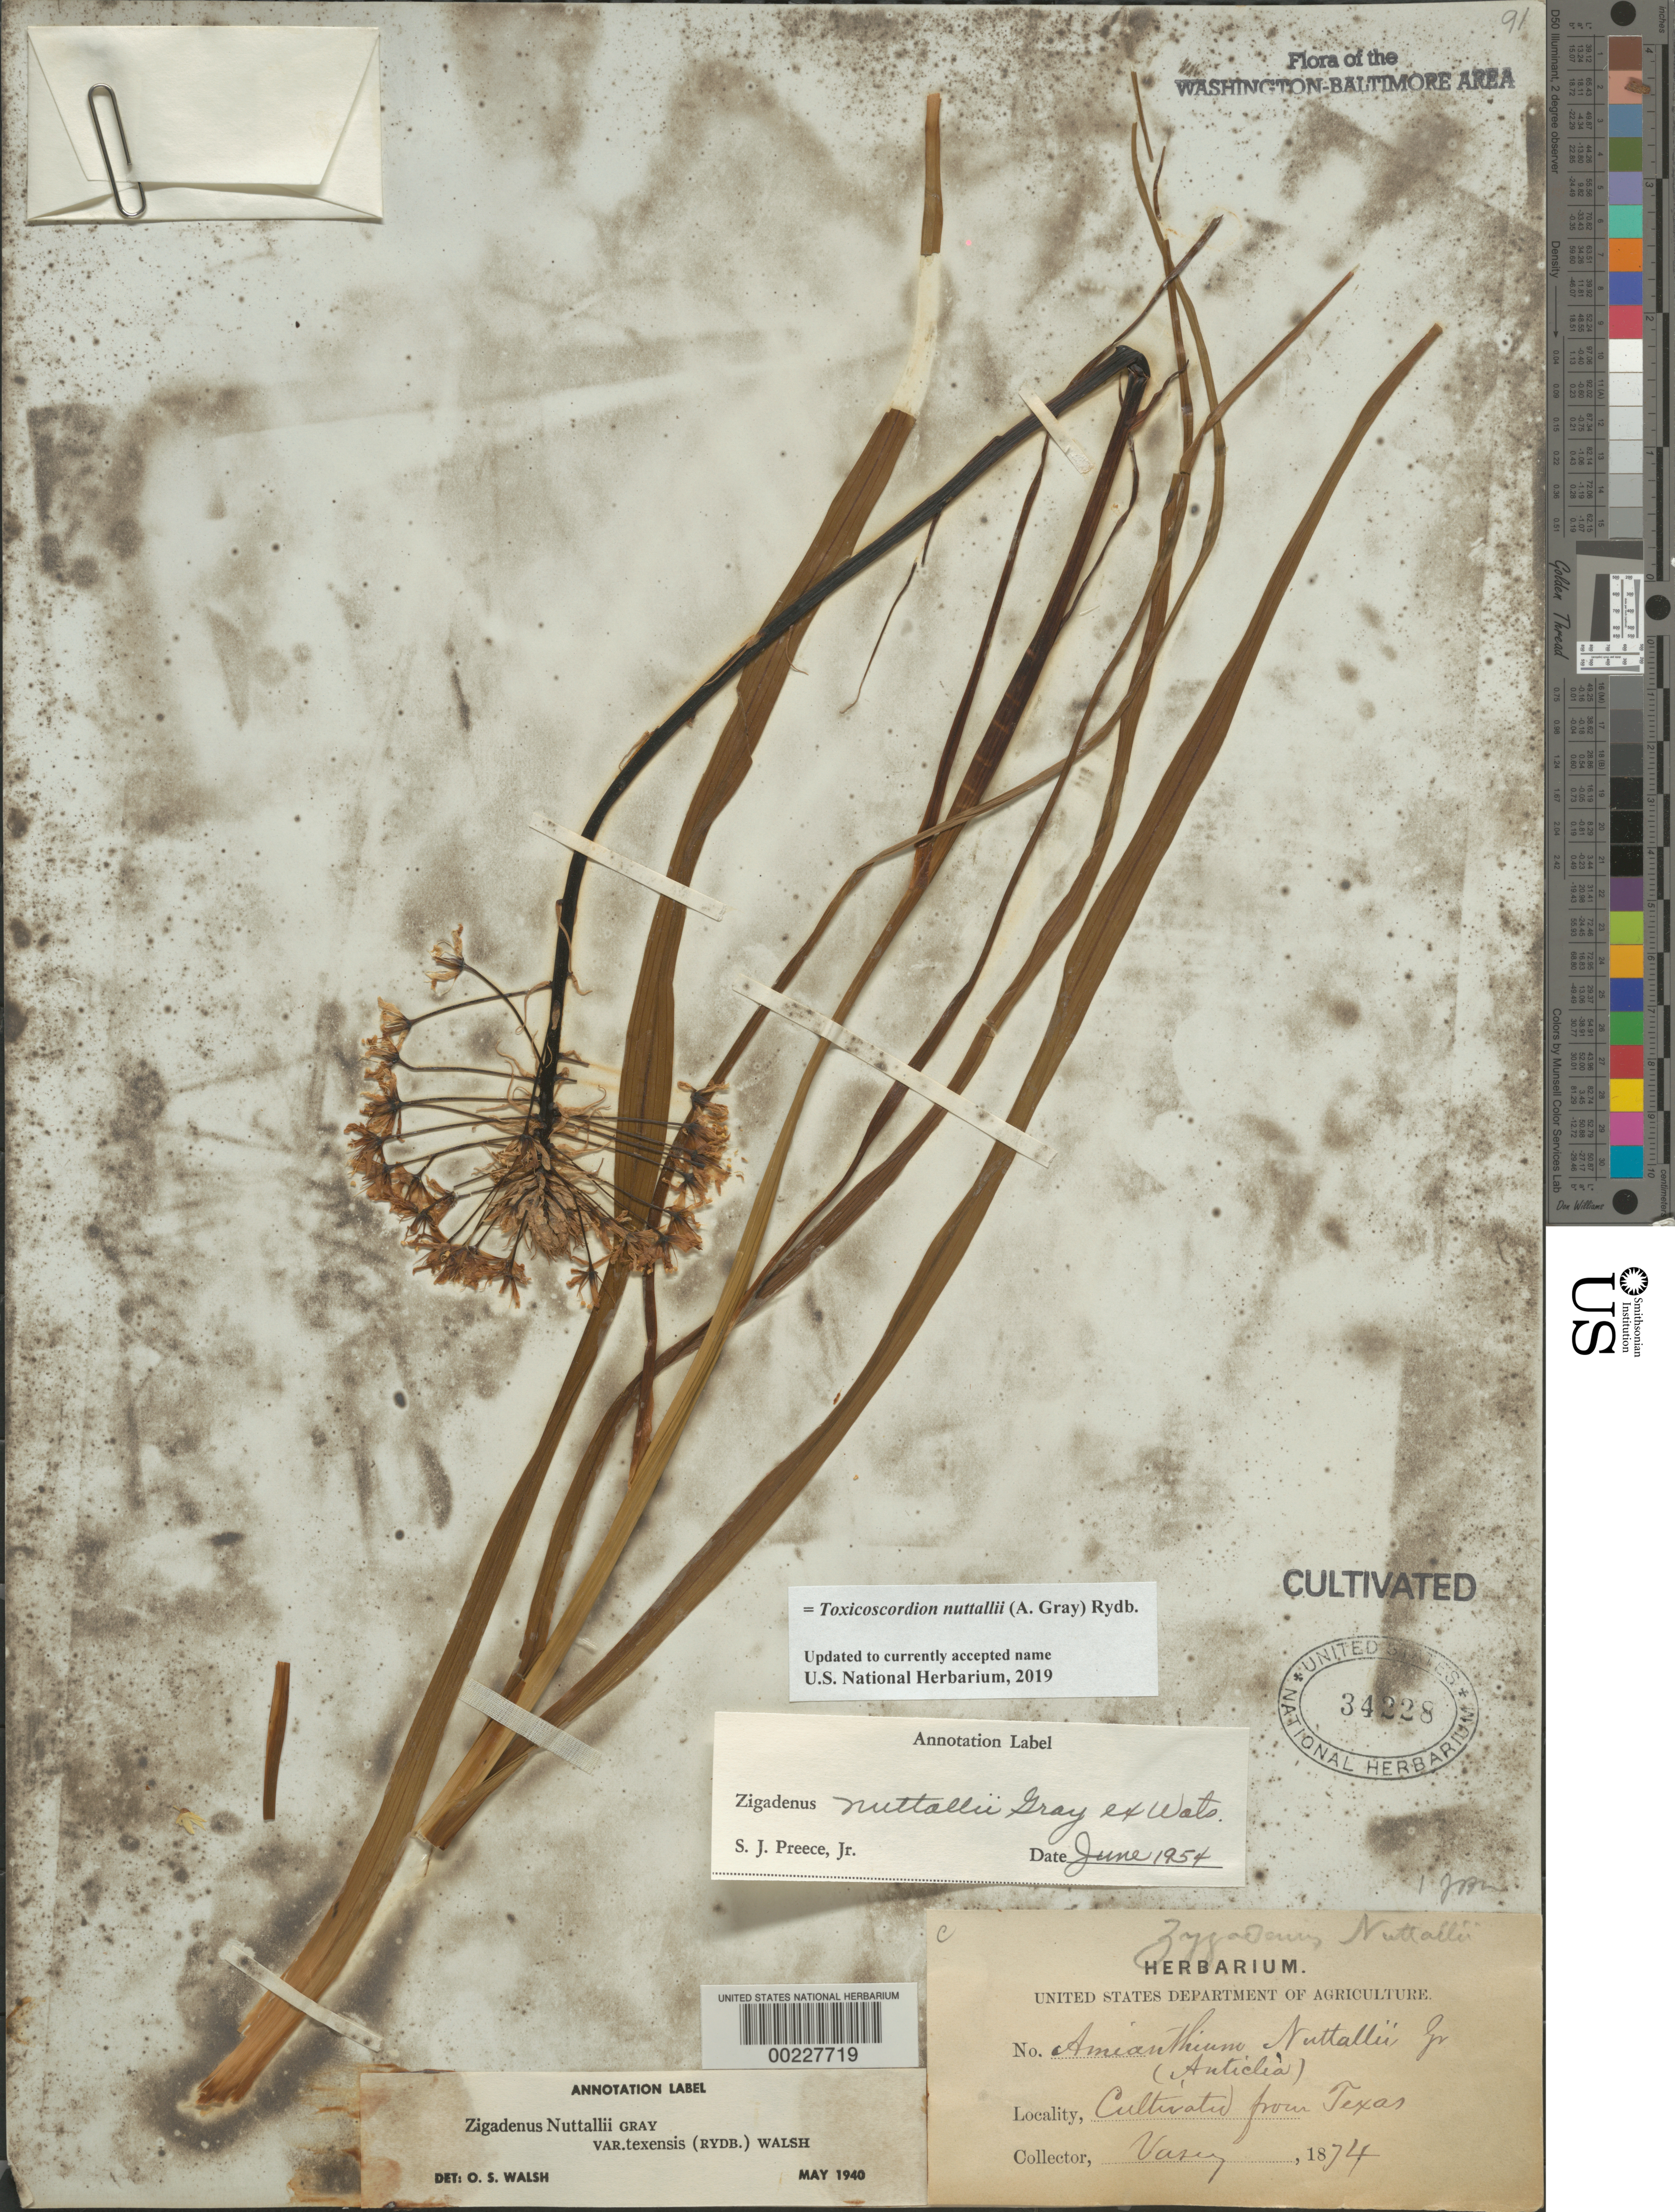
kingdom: Plantae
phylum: Tracheophyta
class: Liliopsida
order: Liliales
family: Melanthiaceae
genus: Toxicoscordion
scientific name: Toxicoscordion nuttallii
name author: (A. Gray) Rydb.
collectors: G. R. Vasey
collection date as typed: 1874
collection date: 1874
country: United States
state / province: District of Columbia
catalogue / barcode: US 34228